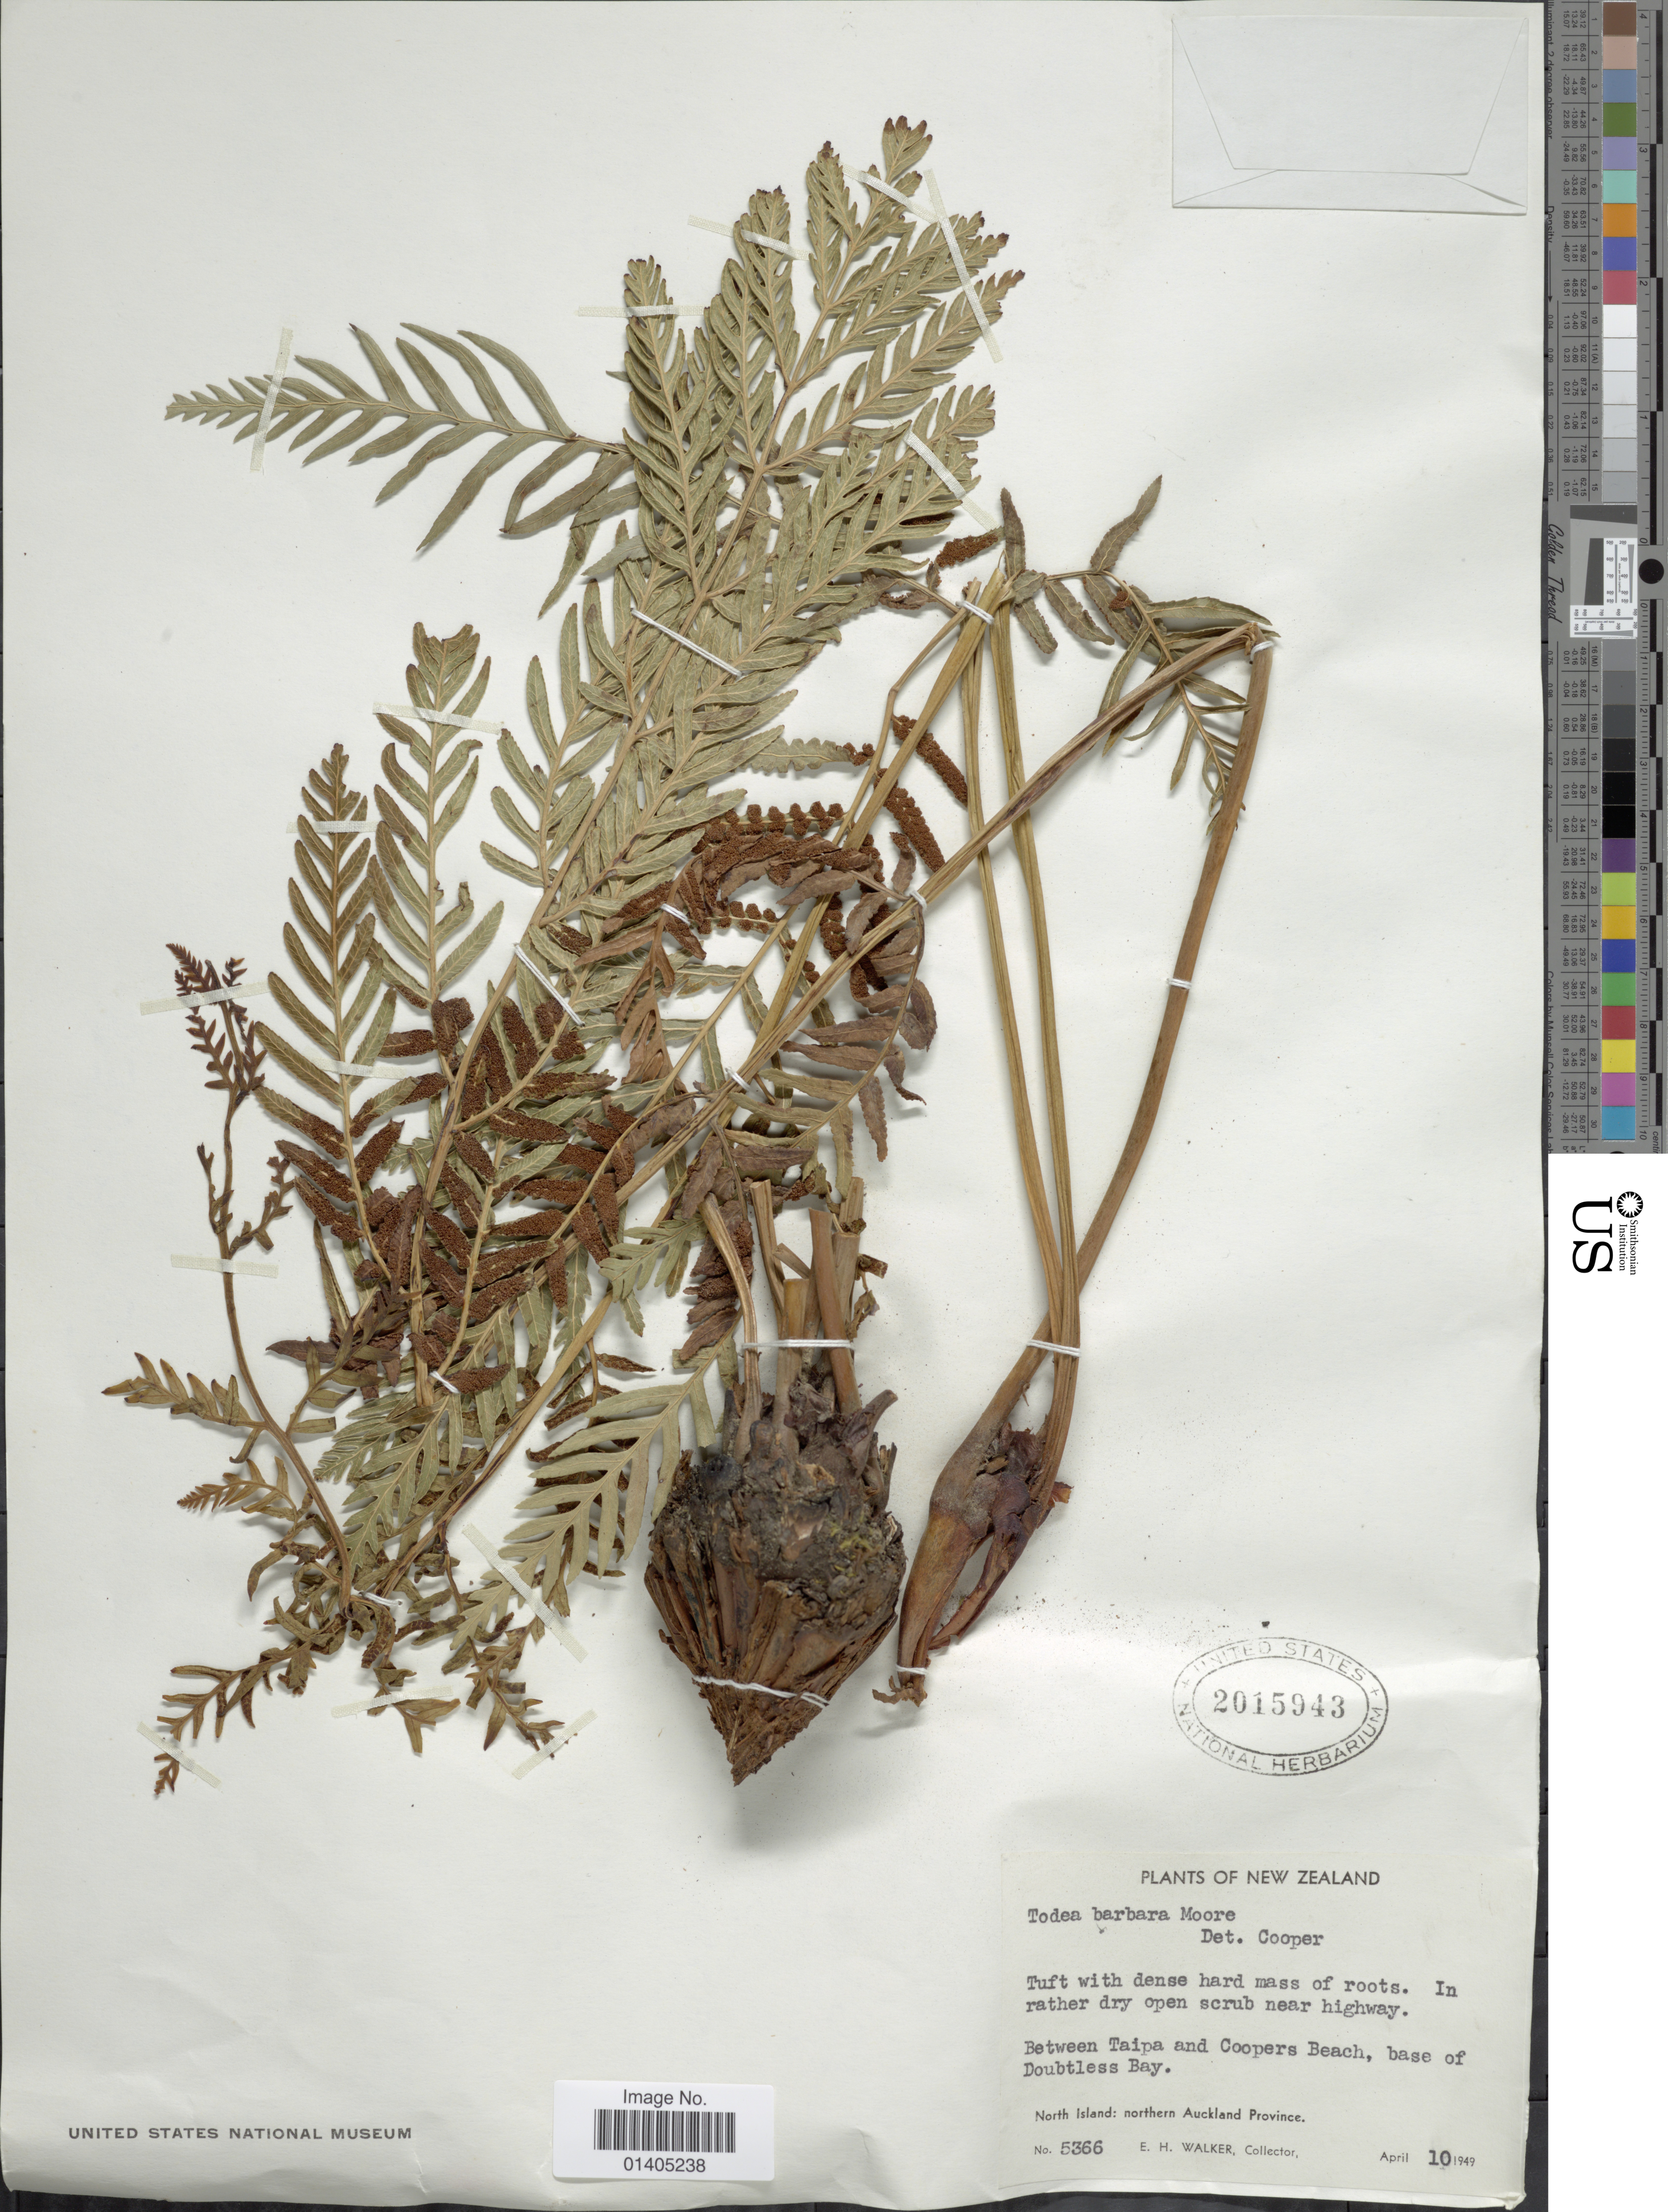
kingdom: Plantae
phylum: Tracheophyta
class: Polypodiopsida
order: Osmundales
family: Osmundaceae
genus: Todea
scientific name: Todea barbara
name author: T. Moore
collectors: E. H. Walker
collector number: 5366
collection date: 1949-04-10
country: New Zealand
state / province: Auckland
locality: Between Taipa and Coopers Beach, base of Doubtles Bay, North Island: northern Auckland Province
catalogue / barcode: US 2015943